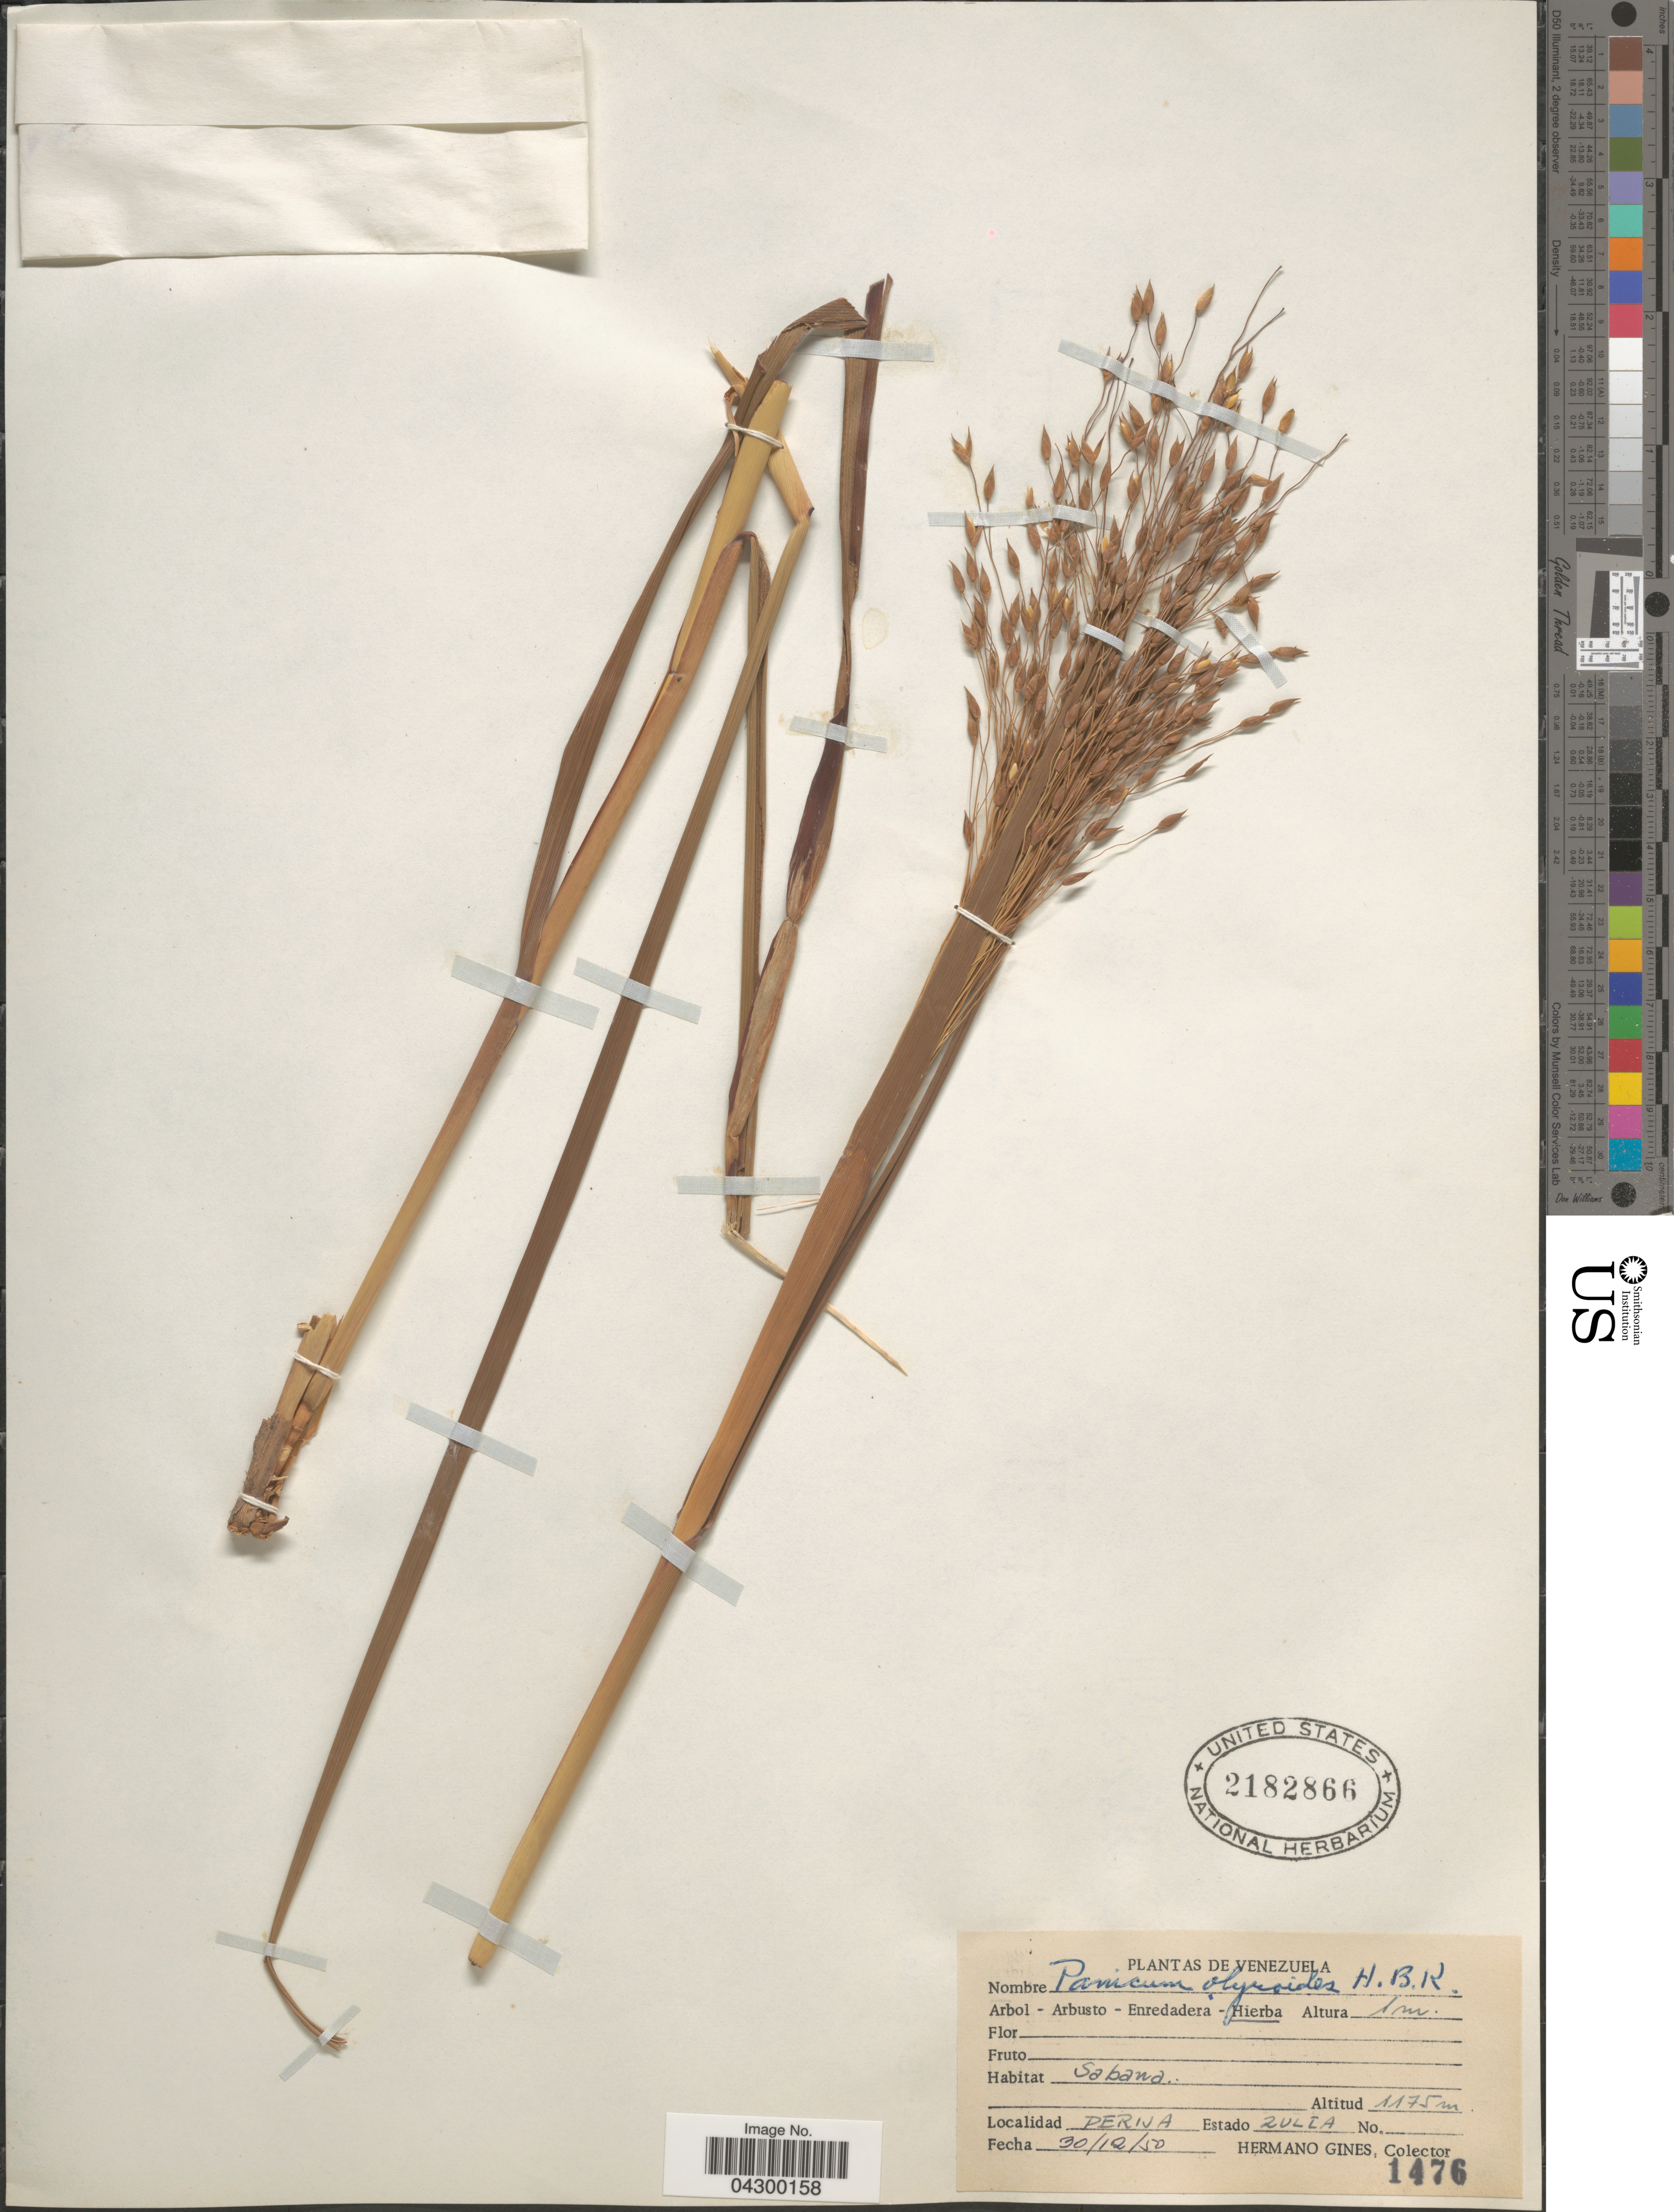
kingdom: Plantae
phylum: Tracheophyta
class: Liliopsida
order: Poales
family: Poaceae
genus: Panicum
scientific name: Panicum olyroides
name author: Kunth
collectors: Bro. Gines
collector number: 1476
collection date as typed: Transcribed d/m/y: 30/12/50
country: Venezuela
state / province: Zulia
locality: Perija.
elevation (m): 1175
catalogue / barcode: US 2182866